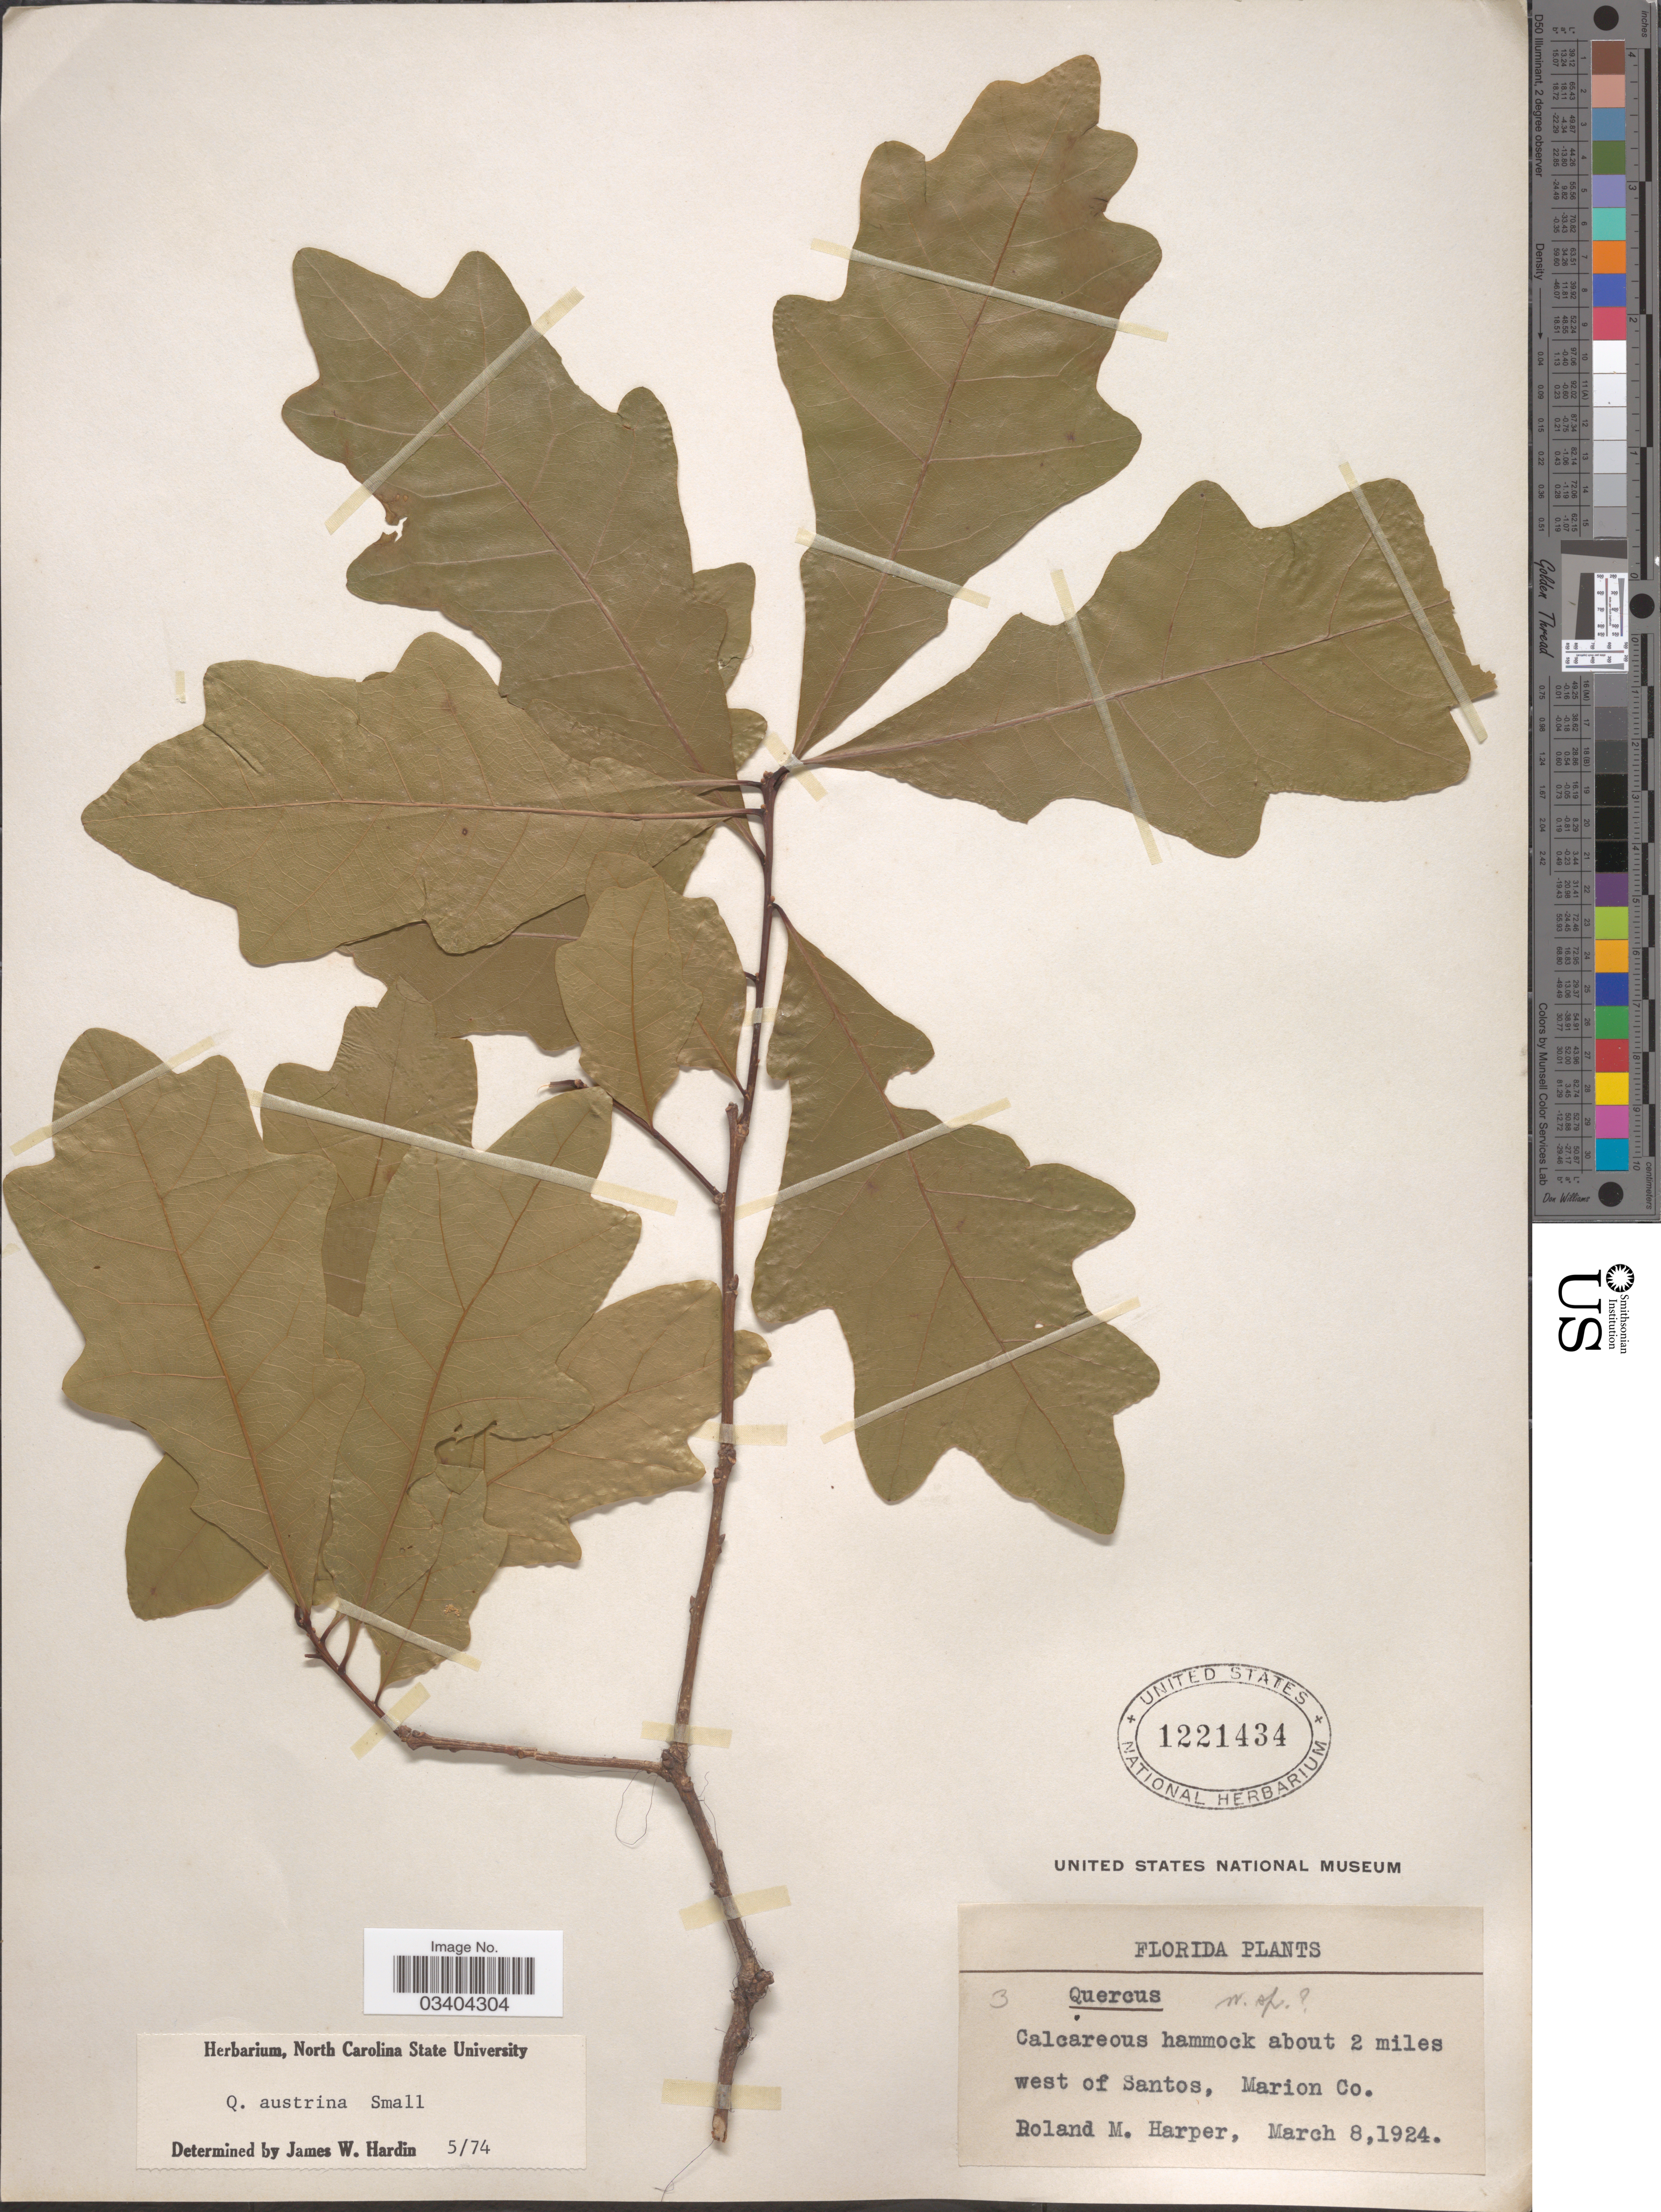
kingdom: Plantae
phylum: Tracheophyta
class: Magnoliopsida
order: Fagales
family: Fagaceae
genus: Quercus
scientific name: Quercus durandii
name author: Buckley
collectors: R. M. Harper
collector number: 3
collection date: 1924-03-08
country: United States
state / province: Florida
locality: Calcareous hammock about 2 miles west of Santos, Marion Co.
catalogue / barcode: US 1221434